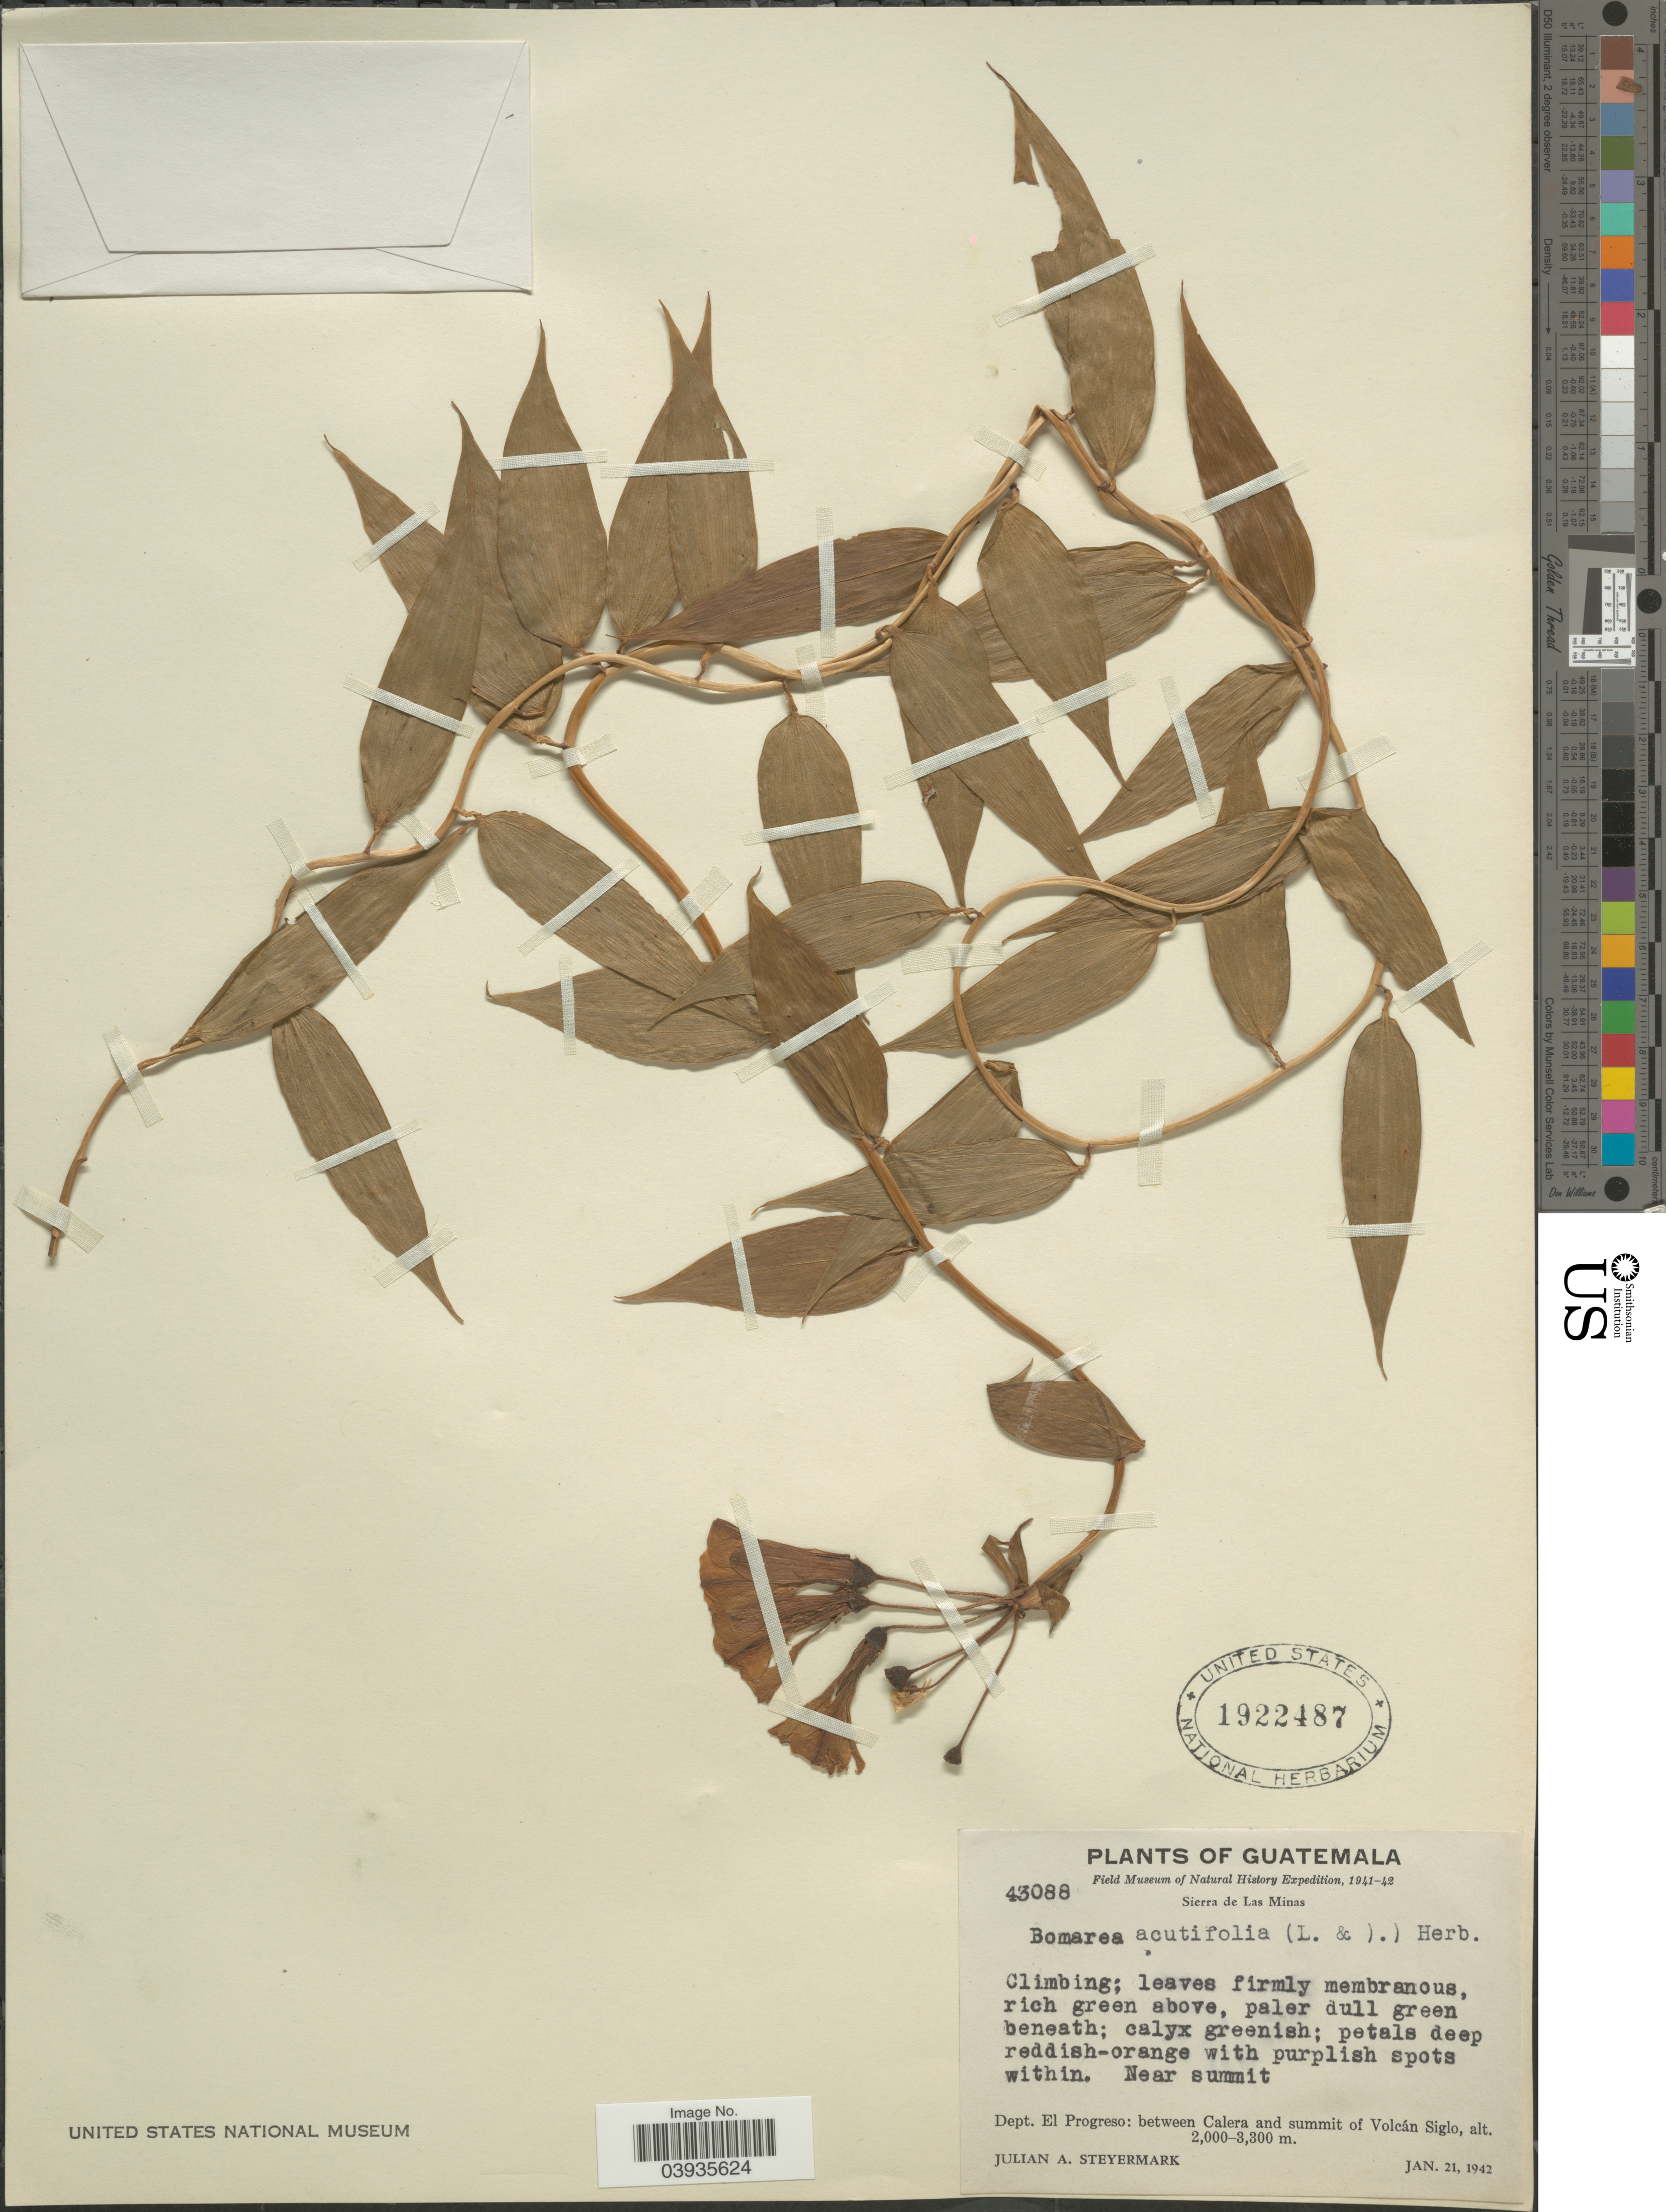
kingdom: Plantae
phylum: Tracheophyta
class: Liliopsida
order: Liliales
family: Alstroemeriaceae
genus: Bomarea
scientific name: Bomarea acutifolia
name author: (Link & Otto) Herb.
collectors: J. Steyermark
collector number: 43088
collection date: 1942-01-21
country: Guatemala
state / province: El Progreso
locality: Sierra de Las Minas. Near summit. Dept. El Progreso: between Calera and summit of Volcán Siglo.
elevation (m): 2000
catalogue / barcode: US 1922487